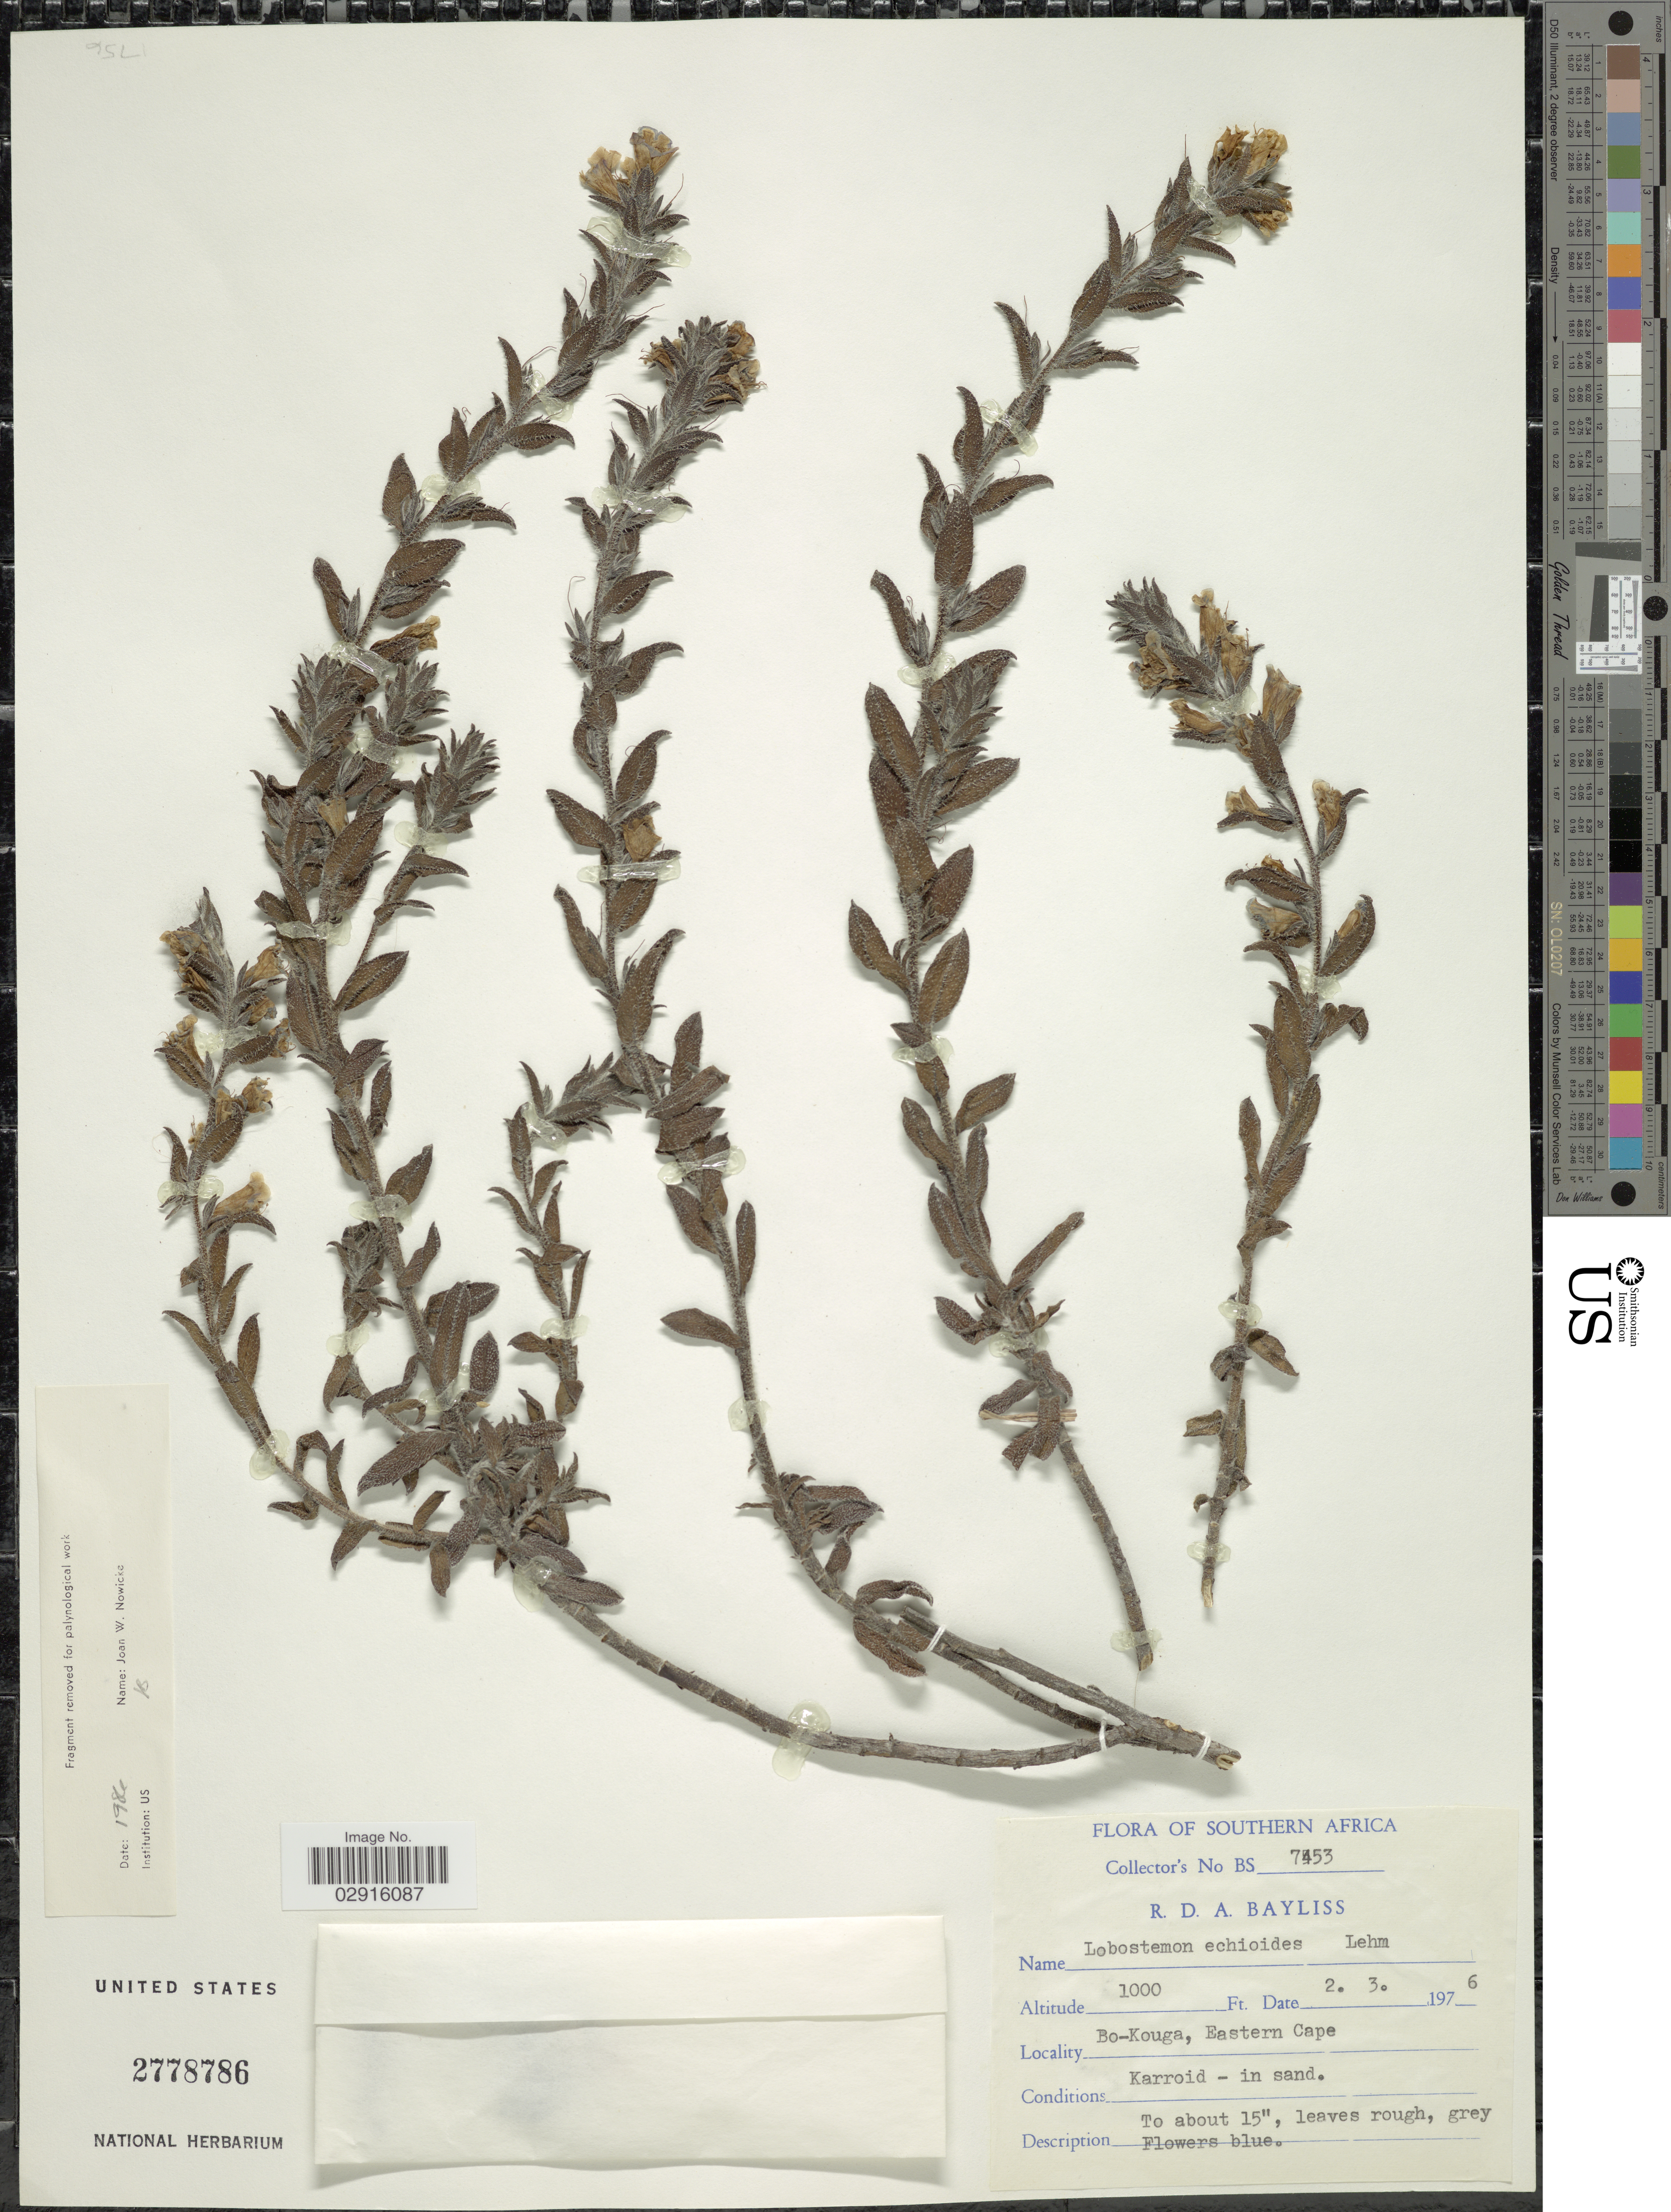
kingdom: Plantae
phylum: Tracheophyta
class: Magnoliopsida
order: Boraginales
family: Boraginaceae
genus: Lobostemon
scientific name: Lobostemon echioides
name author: Lehm.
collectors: R. Bayliss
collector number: BS7453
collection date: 1976-03-02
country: South Africa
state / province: Eastern Cape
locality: Bo-Kouga, Eastern Cape. Karroid- in sand.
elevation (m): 305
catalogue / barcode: US 2778786